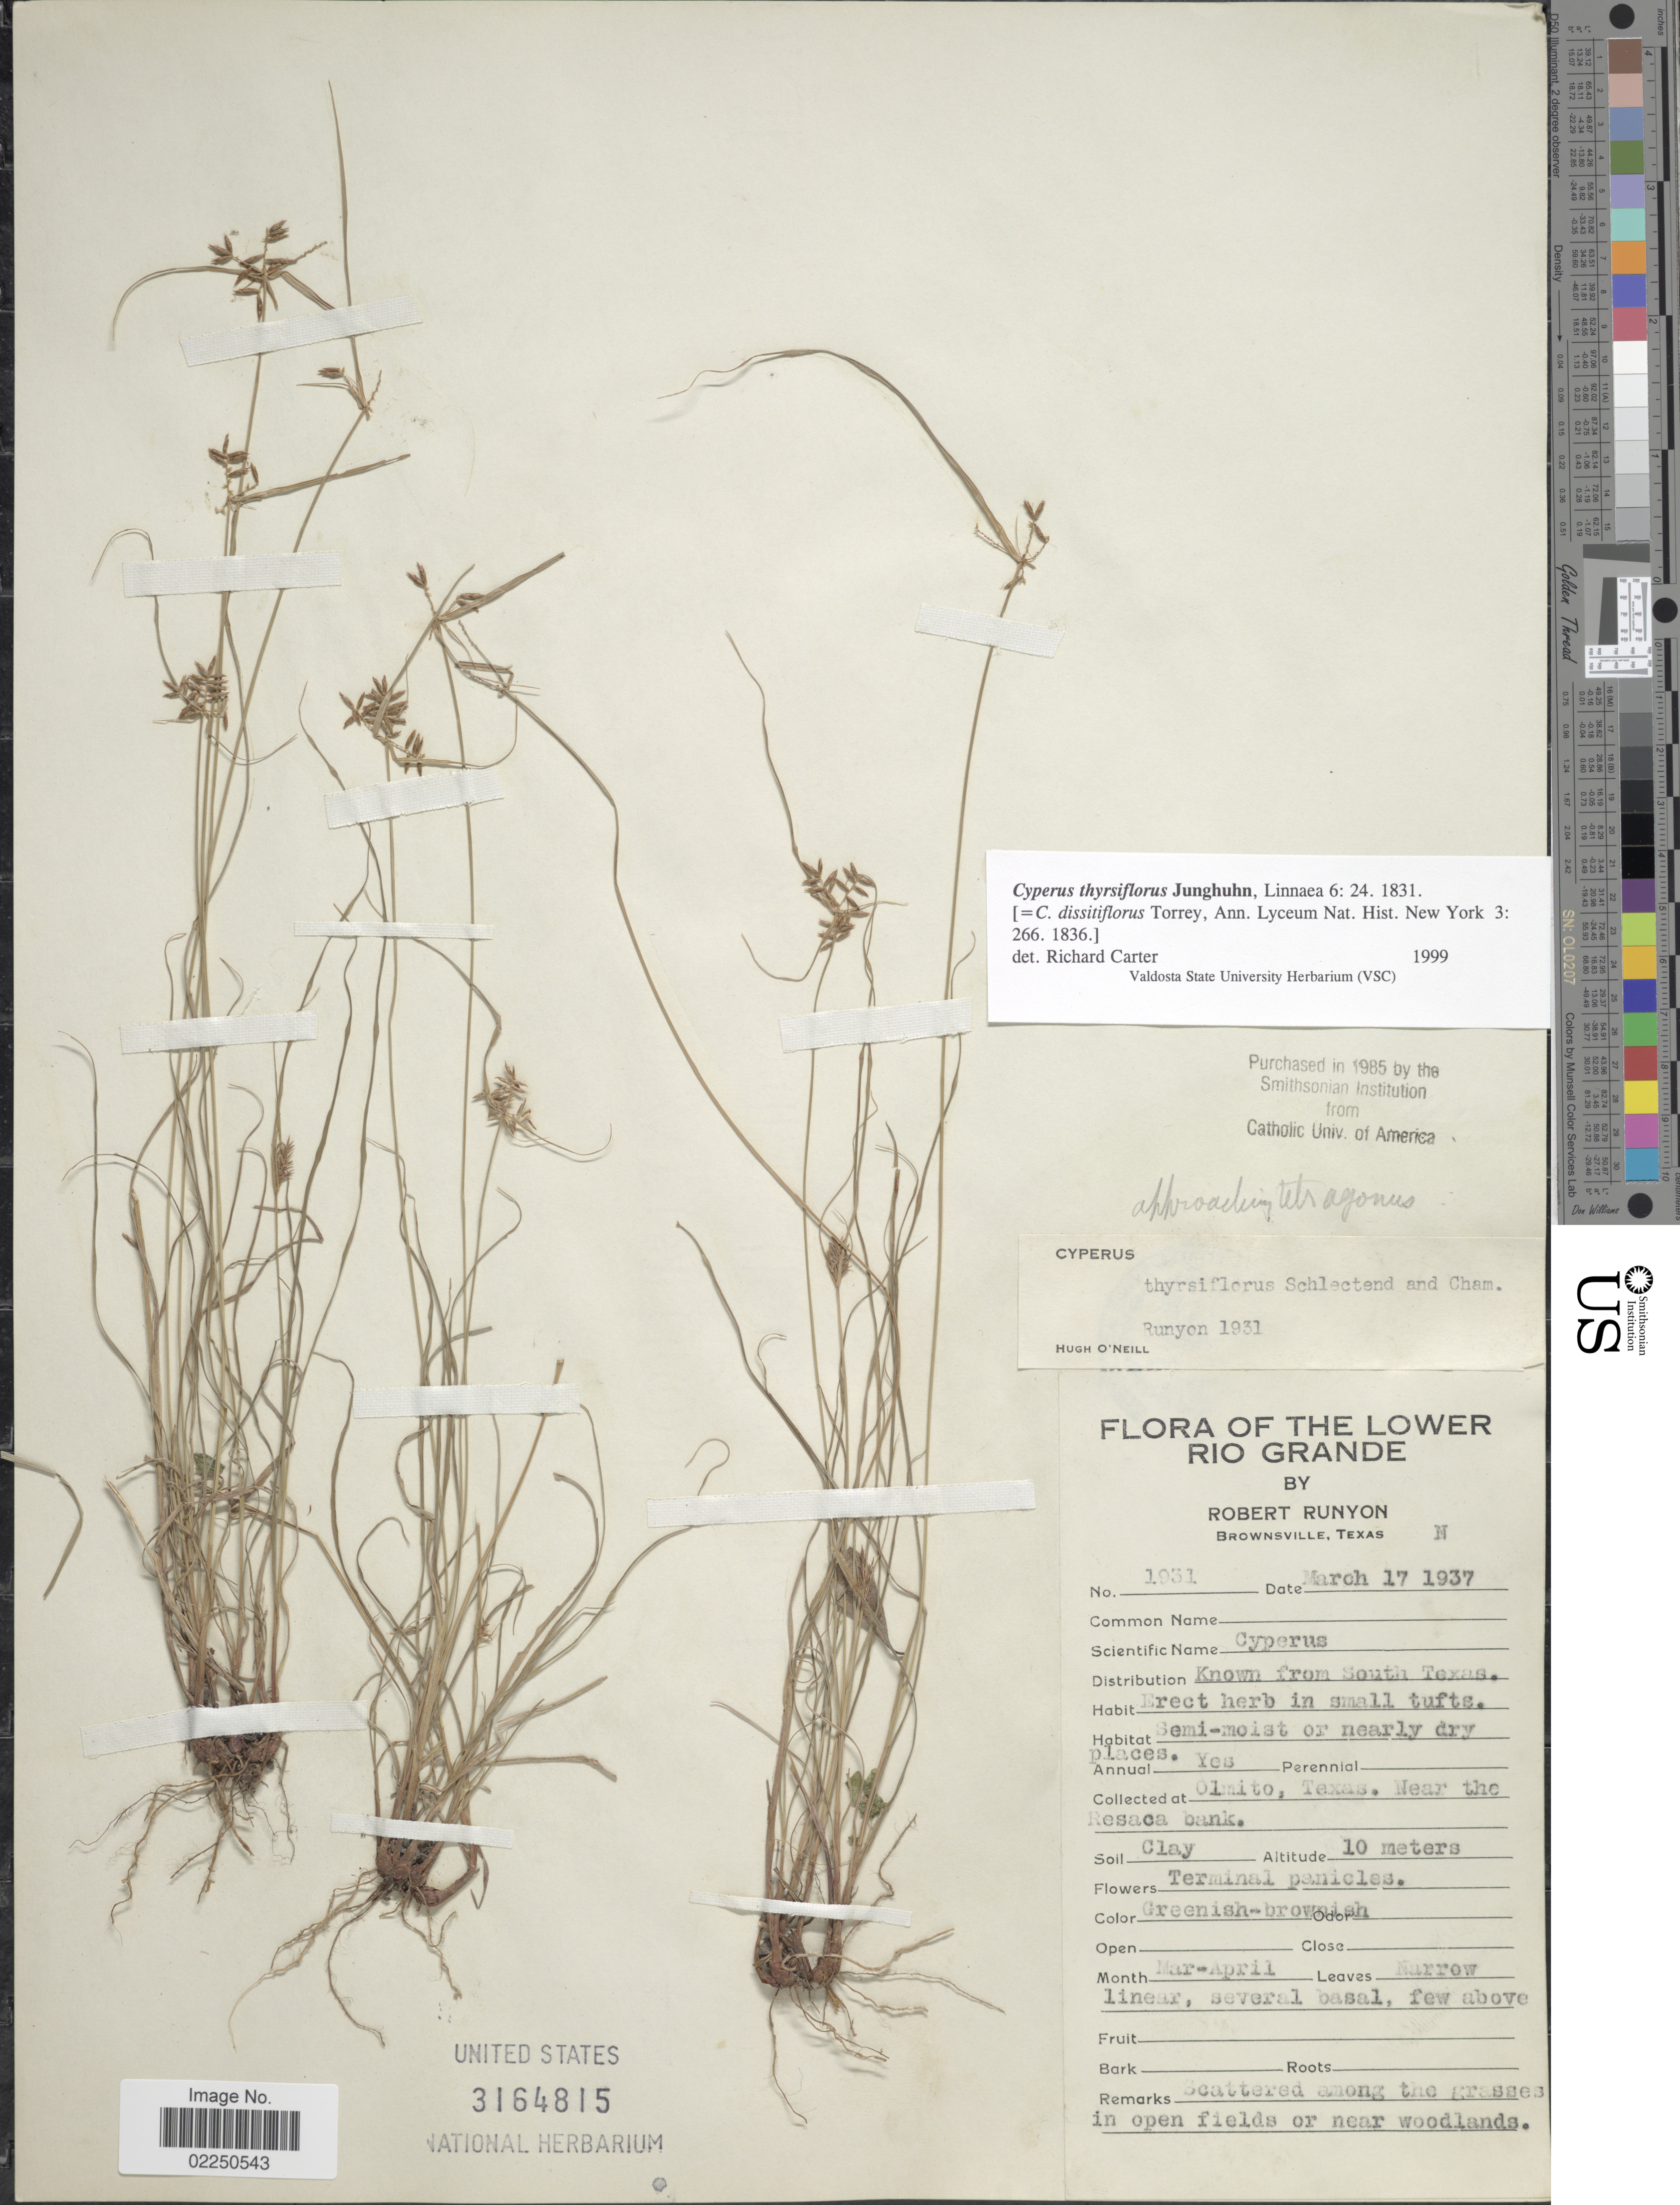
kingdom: Plantae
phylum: Tracheophyta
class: Liliopsida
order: Poales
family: Cyperaceae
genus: Cyperus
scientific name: Cyperus thyrsiflorus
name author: Jungh.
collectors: R. Runyon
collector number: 1931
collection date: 1937-03-17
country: United States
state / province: Texas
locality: The Lower Rio Grande. Olmito, Texas. Near the Resaca bank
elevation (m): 10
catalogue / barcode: US 3164815